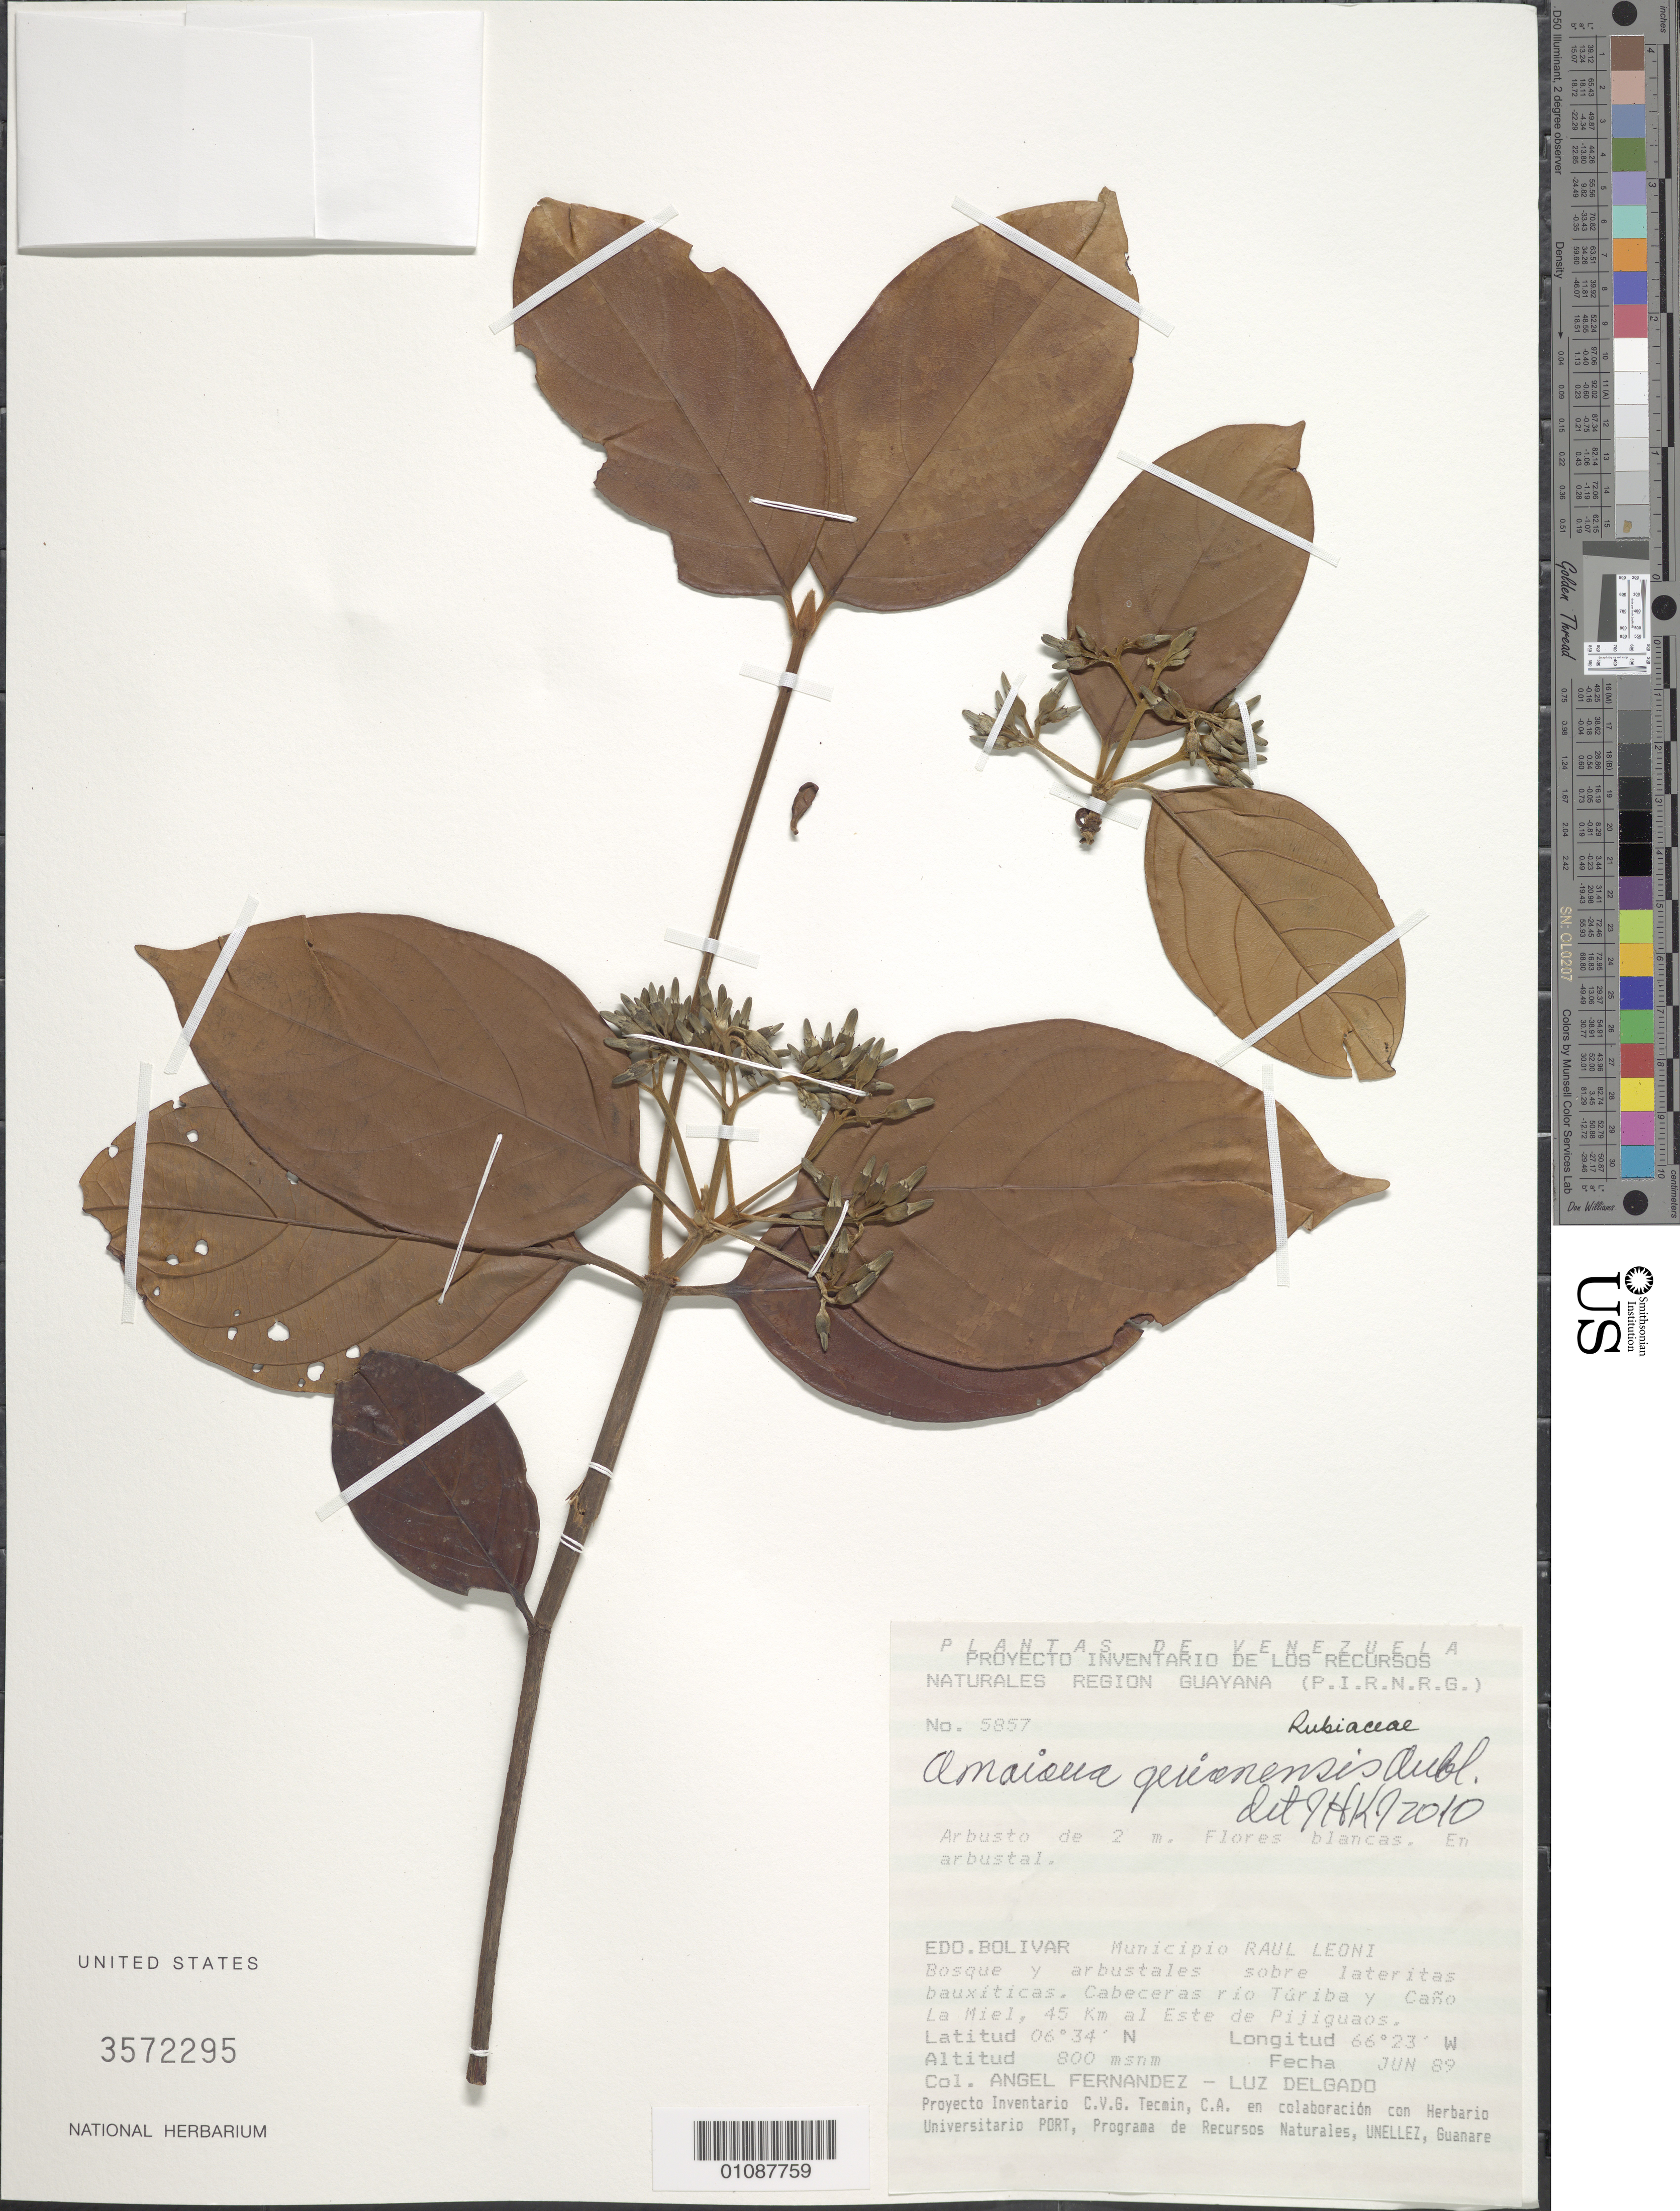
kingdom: Plantae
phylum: Tracheophyta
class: Magnoliopsida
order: Gentianales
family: Rubiaceae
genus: Amaioua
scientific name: Amaioua guianensis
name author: Aubl.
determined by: Kirkbride, J. H.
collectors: A. Fernández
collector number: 5857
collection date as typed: Jun-89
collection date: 1989-06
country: Venezuela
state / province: Bolívar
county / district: Angostura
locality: Mun. Raúl Leoni [=Angostura], cabeceras Río Túriba y Caño La Miel, 45 km al Este de Pijiguaos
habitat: Bosque y arbustales sobre lateritas bauxiticas; arbustal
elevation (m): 800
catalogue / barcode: US 3572295